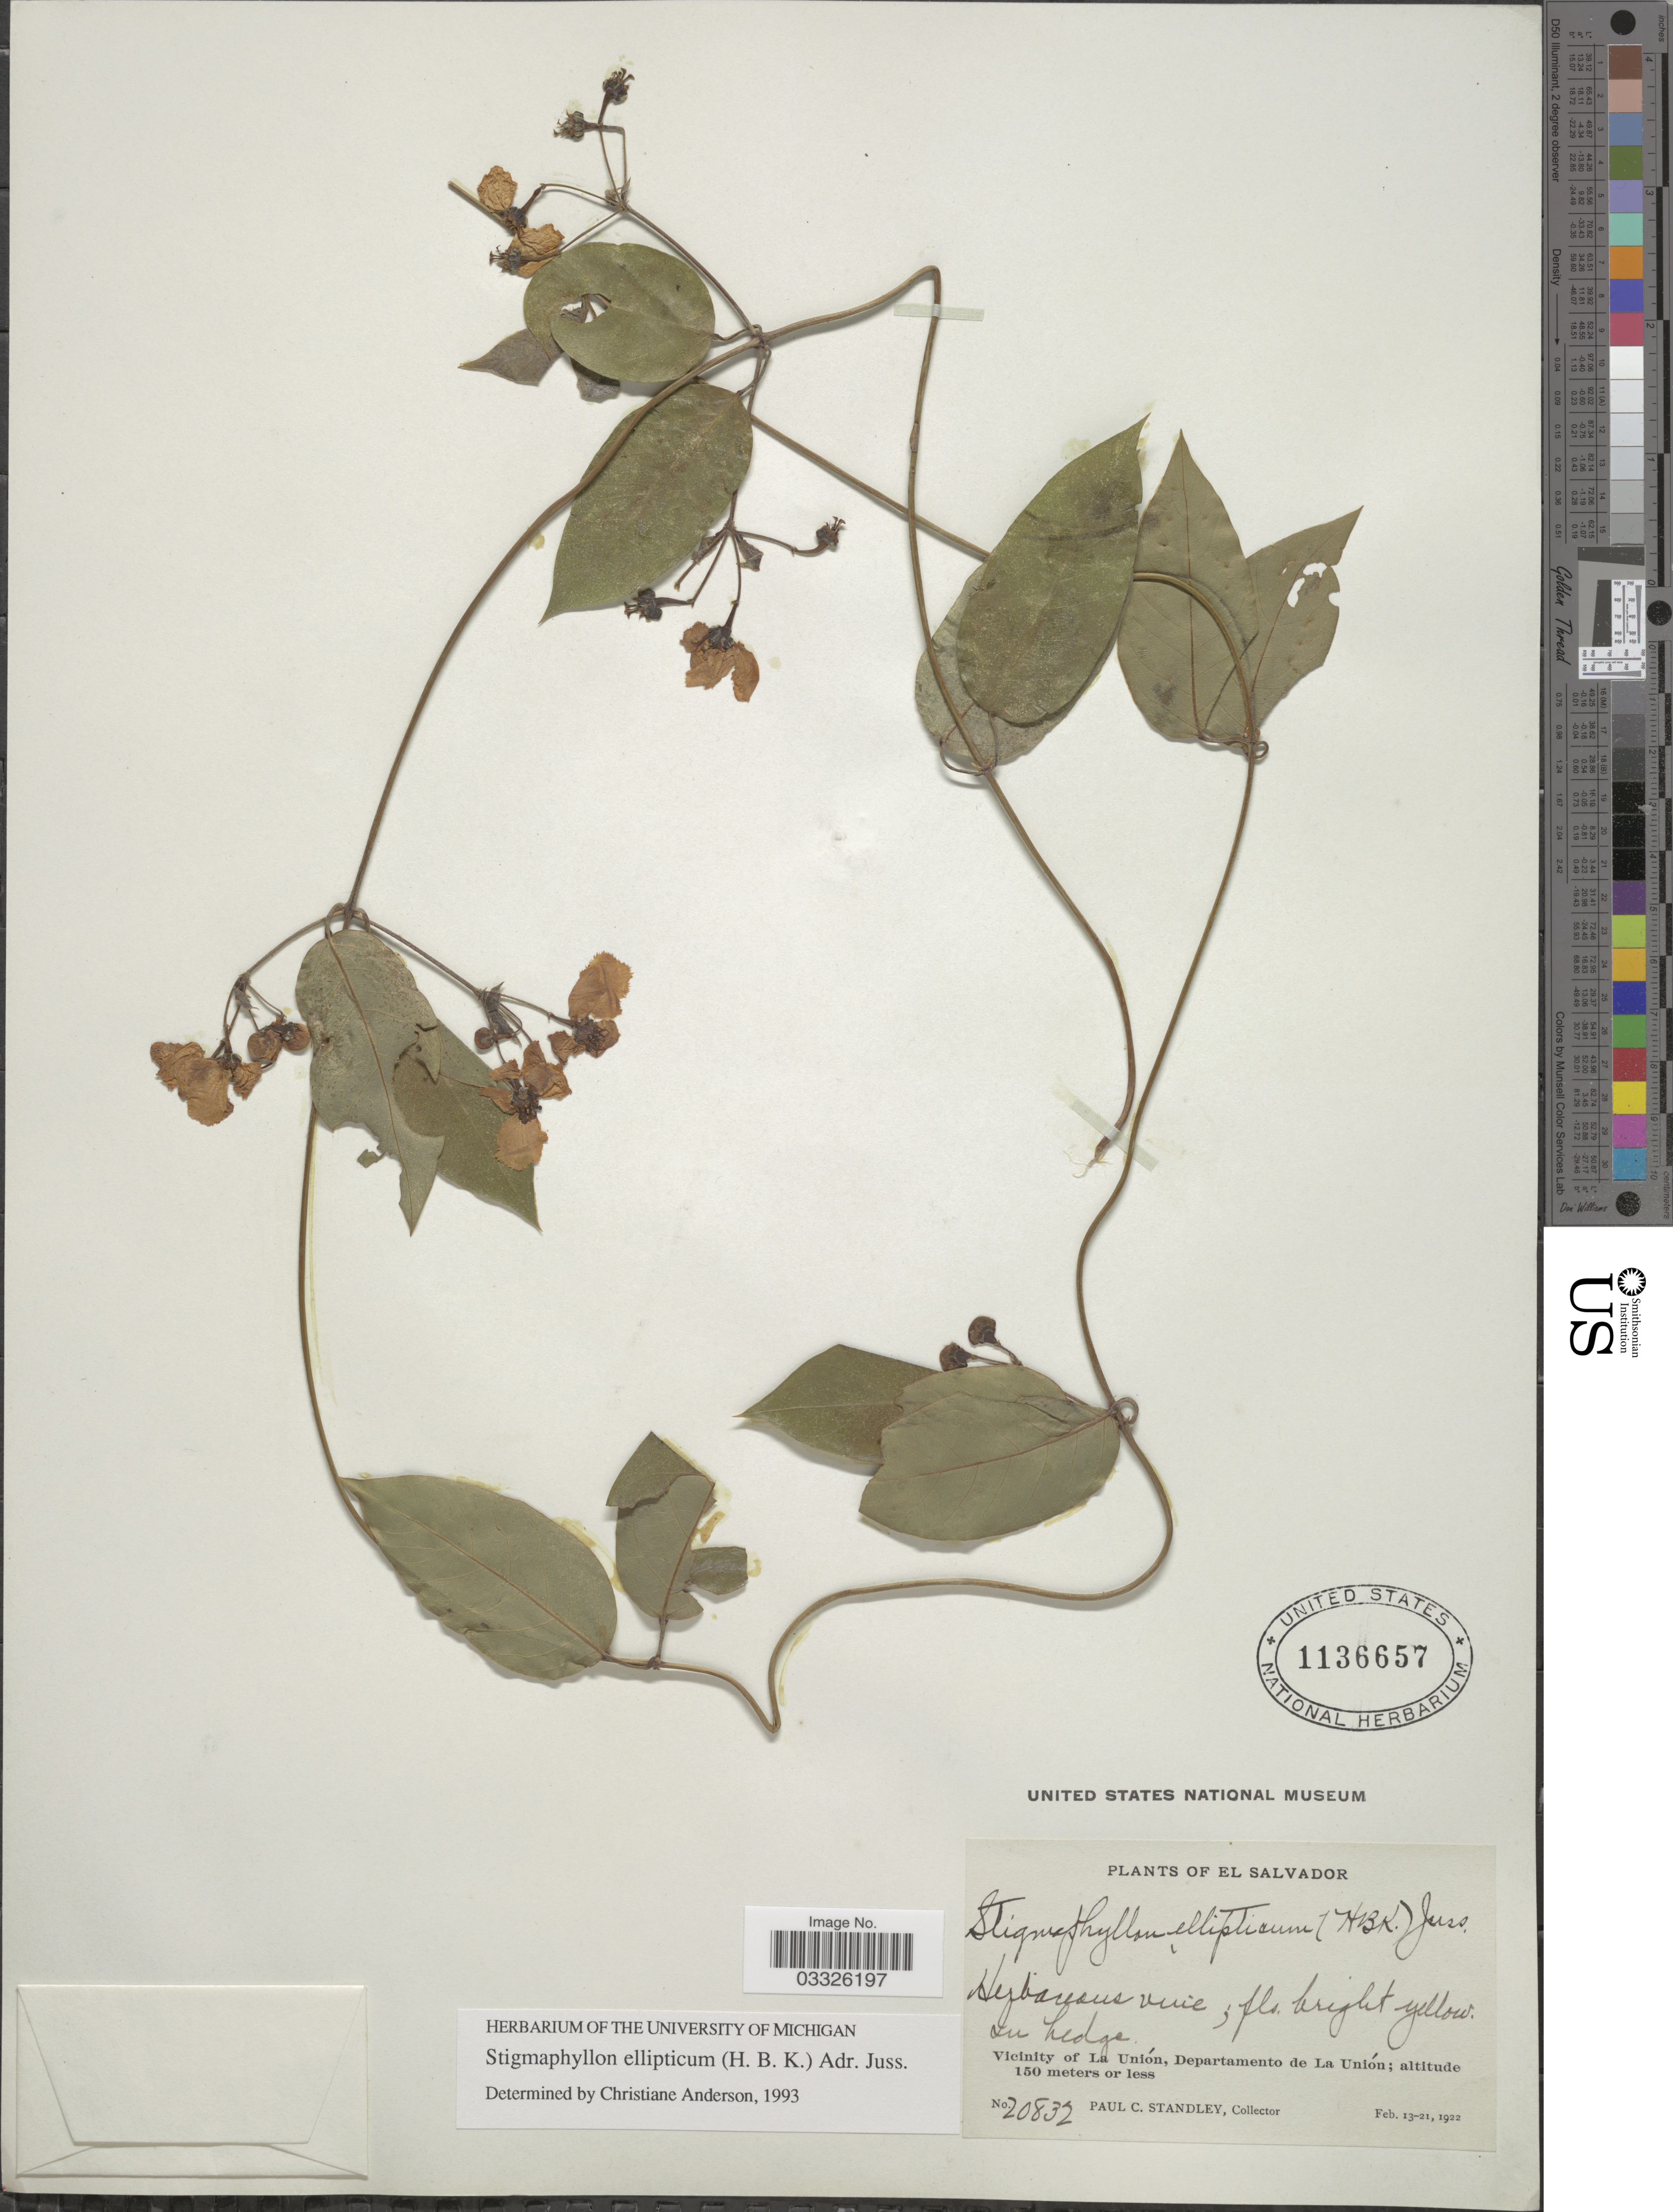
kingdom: Plantae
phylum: Tracheophyta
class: Magnoliopsida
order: Malpighiales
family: Malpighiaceae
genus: Stigmaphyllon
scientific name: Stigmaphyllon ellipticum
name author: (Kunth) A. Juss.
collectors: P. C. Standley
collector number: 20832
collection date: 1922-02-13/1922-02-21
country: El Salvador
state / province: La Union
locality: Vicinity of La Unión, Departamento de La Unión.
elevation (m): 150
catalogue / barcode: US 1136657